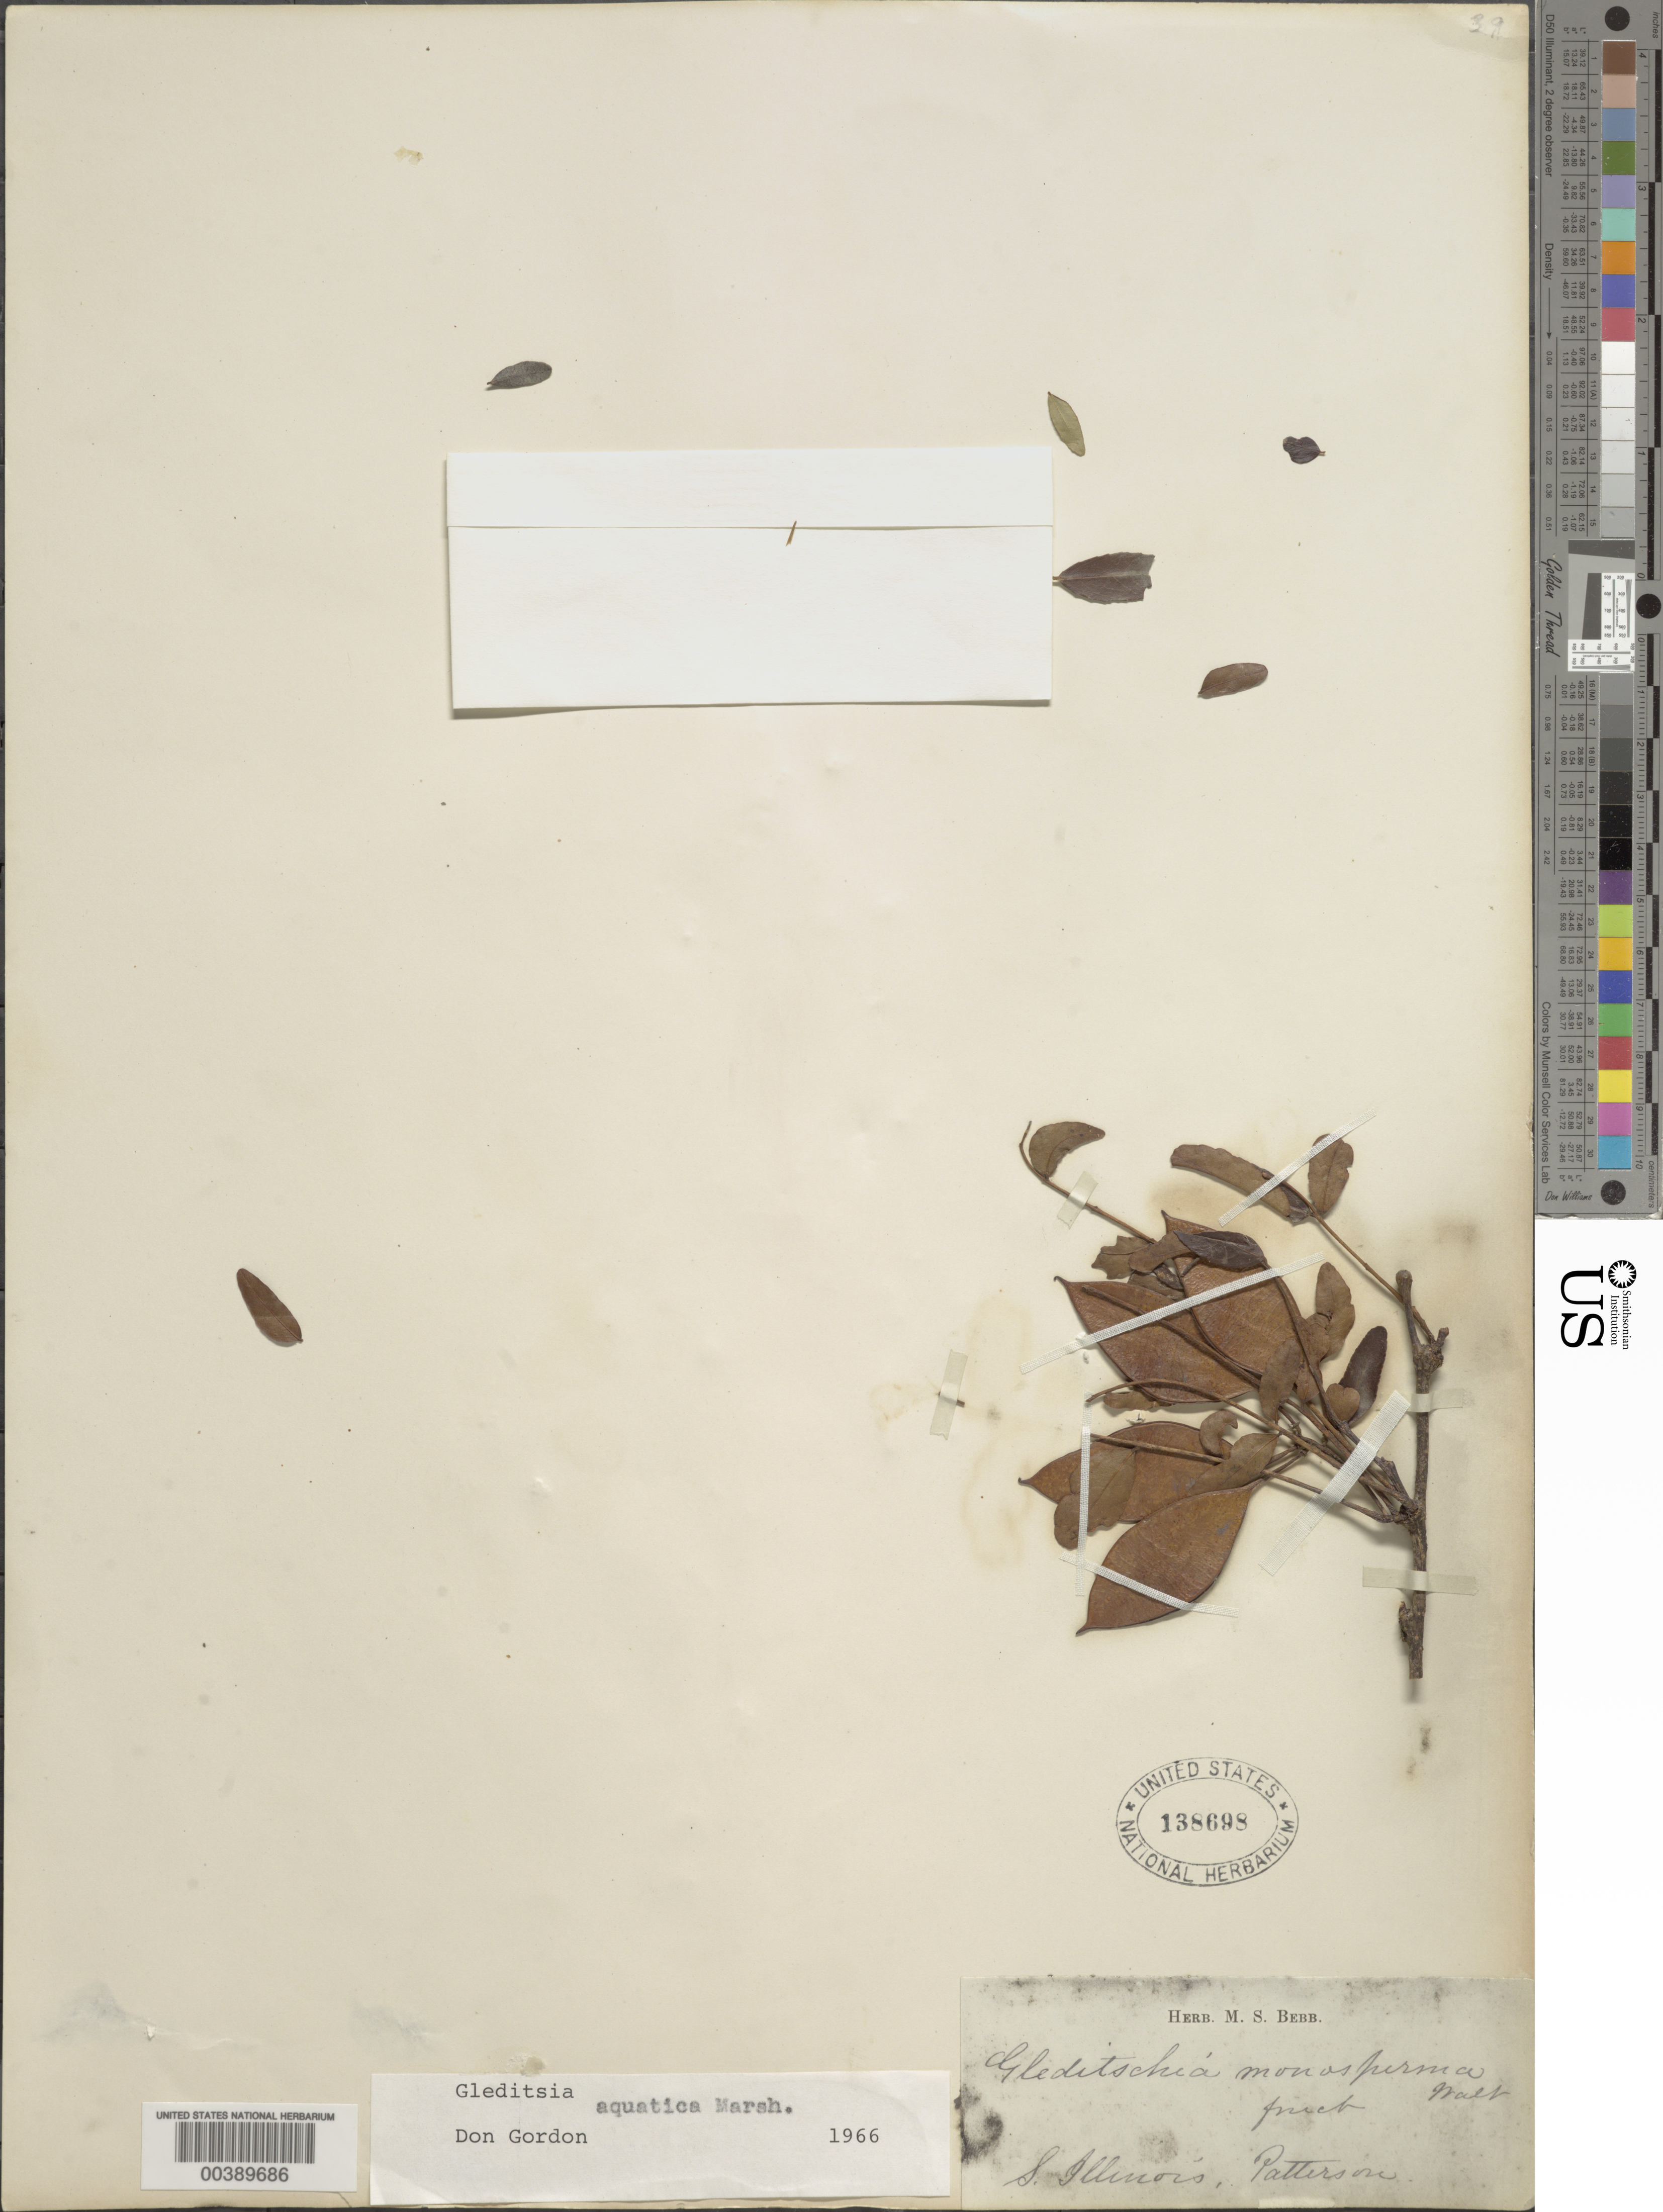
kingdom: Plantae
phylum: Tracheophyta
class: Magnoliopsida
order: Fabales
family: Fabaceae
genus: Gleditsia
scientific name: Gleditsia aquatica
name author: Marshall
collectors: -. Patterson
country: United States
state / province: Illinois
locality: Southern illinois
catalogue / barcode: US 138698